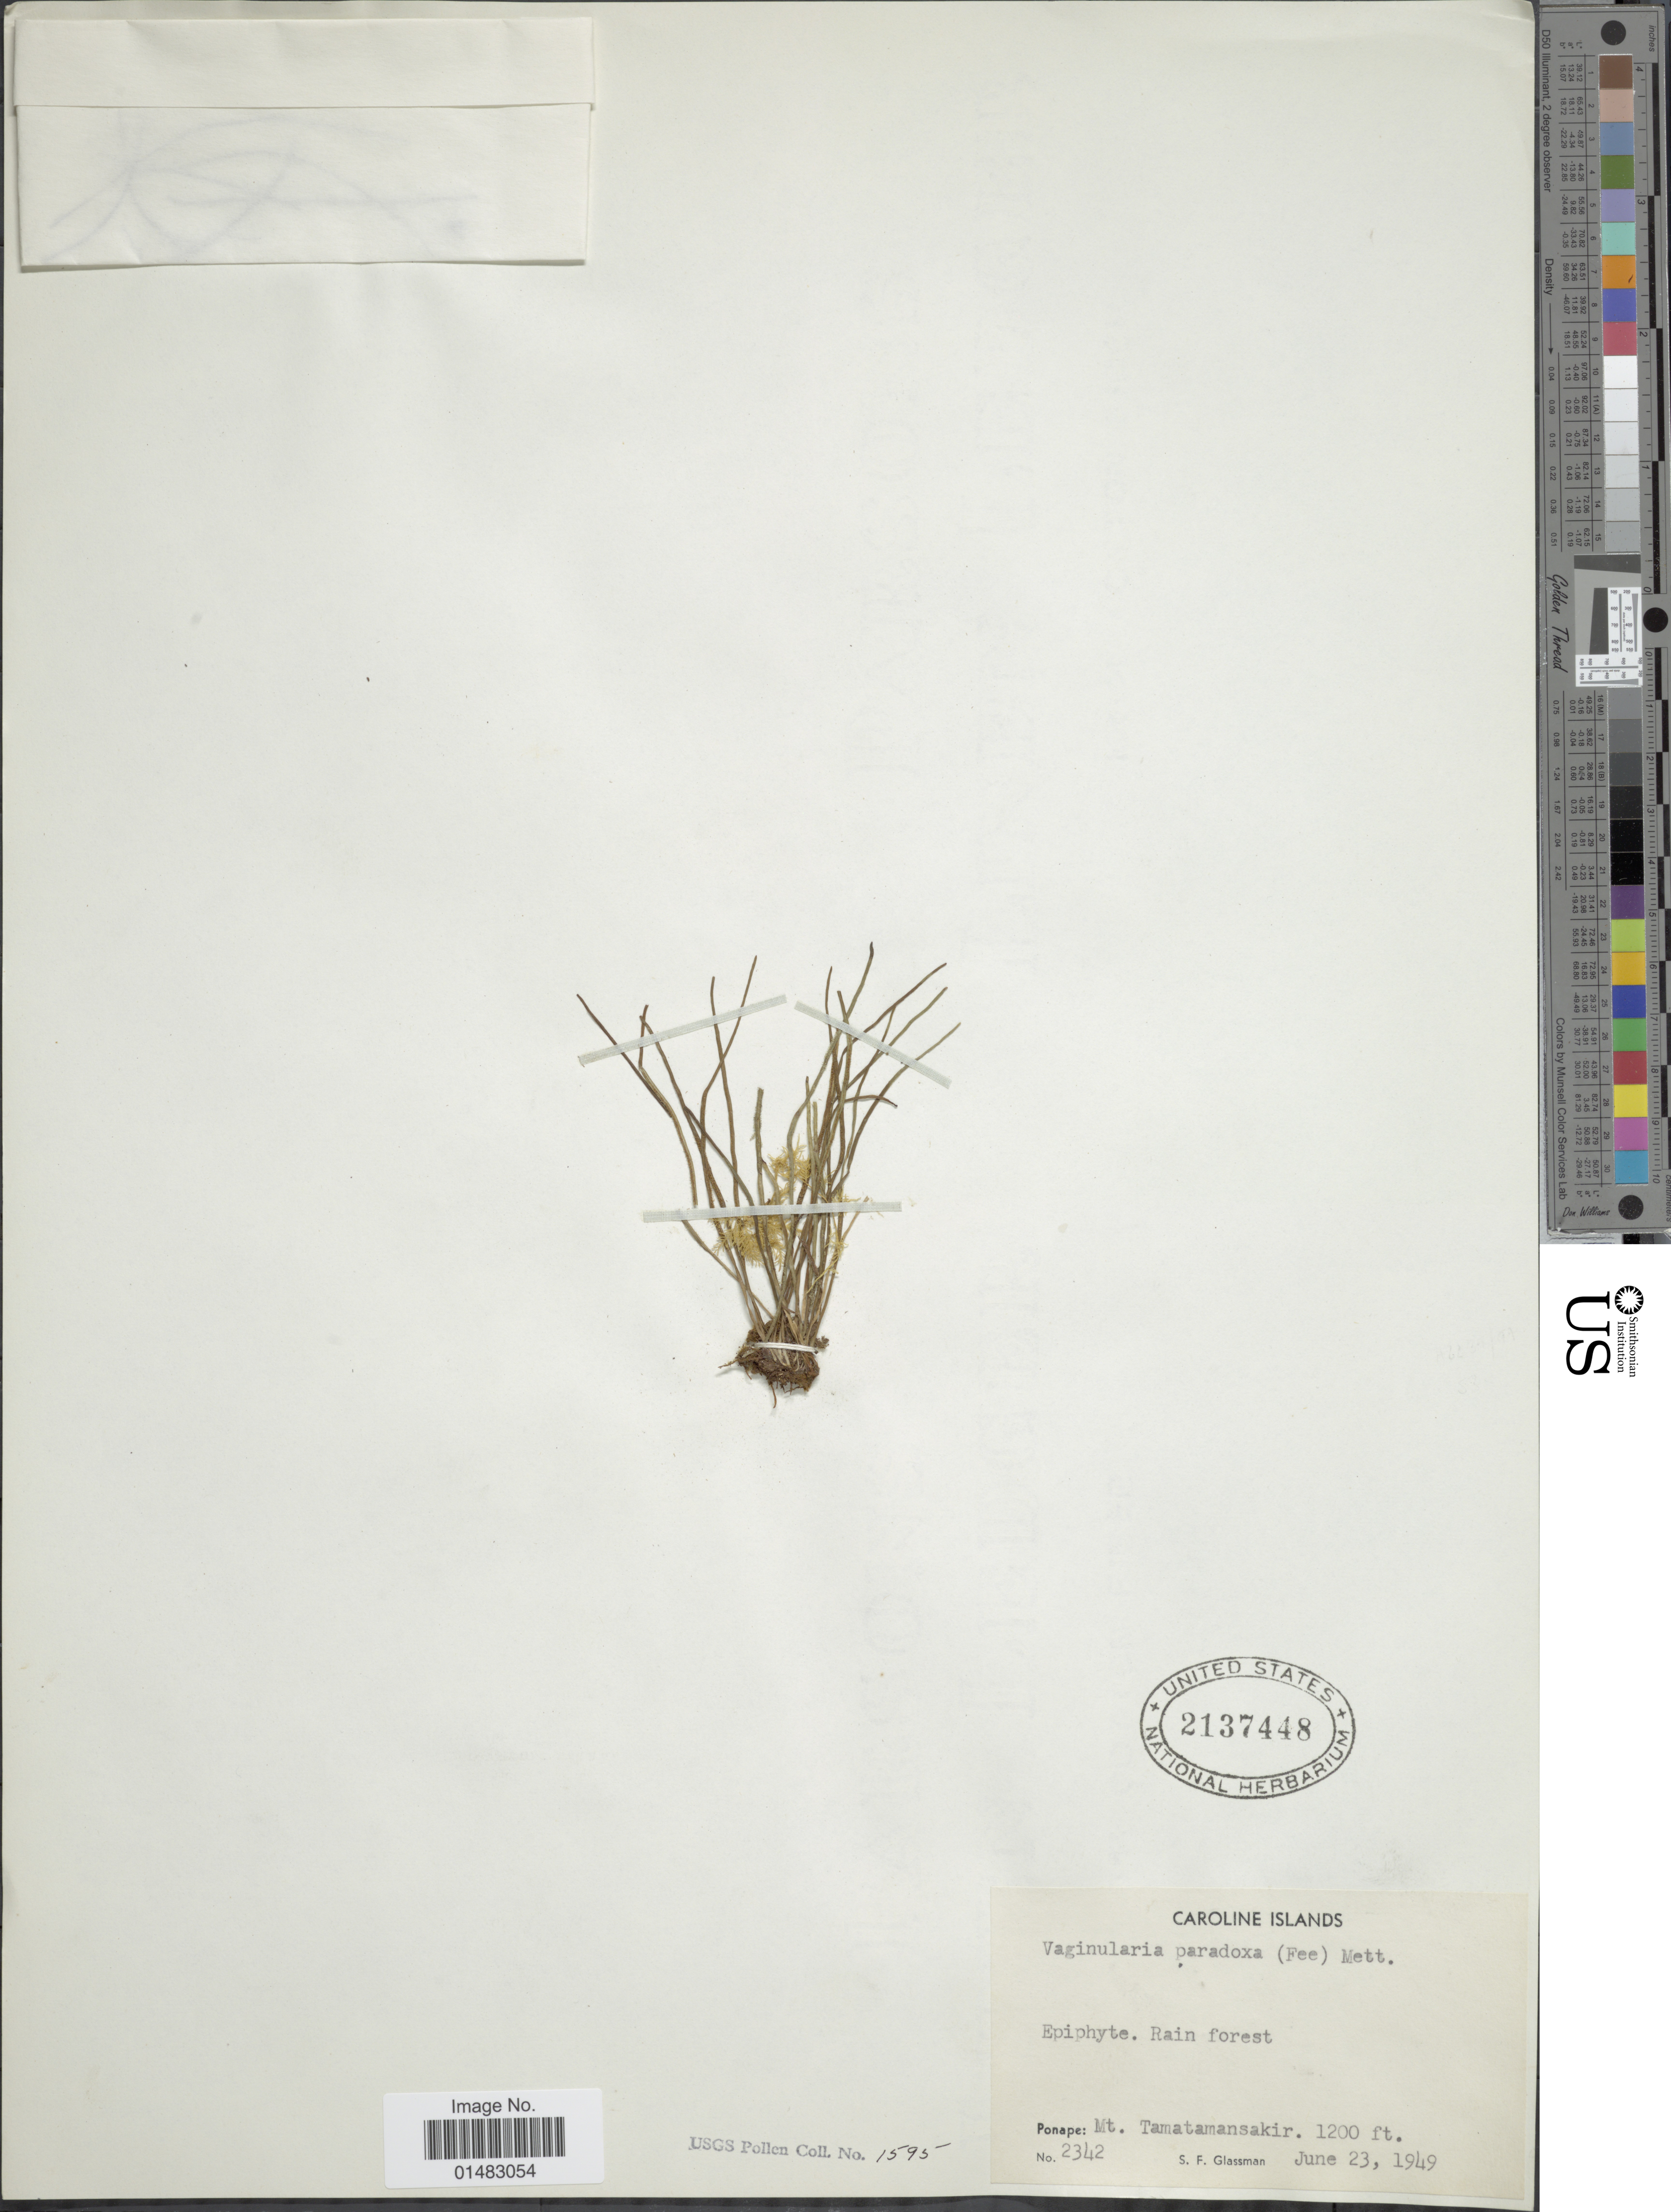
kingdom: Plantae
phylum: Tracheophyta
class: Polypodiopsida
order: Polypodiales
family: Pteridaceae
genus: Vaginularia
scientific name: Vaginularia paradoxa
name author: (Fée) Mett. ex Miq.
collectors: S. F. Glassman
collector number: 2342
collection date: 1949-06-23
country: Micronesia, Federated States of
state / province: Pohnpei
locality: Ponape, Mt. Tamatamansakir, Caroline Islands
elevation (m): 366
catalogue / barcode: US 2137448